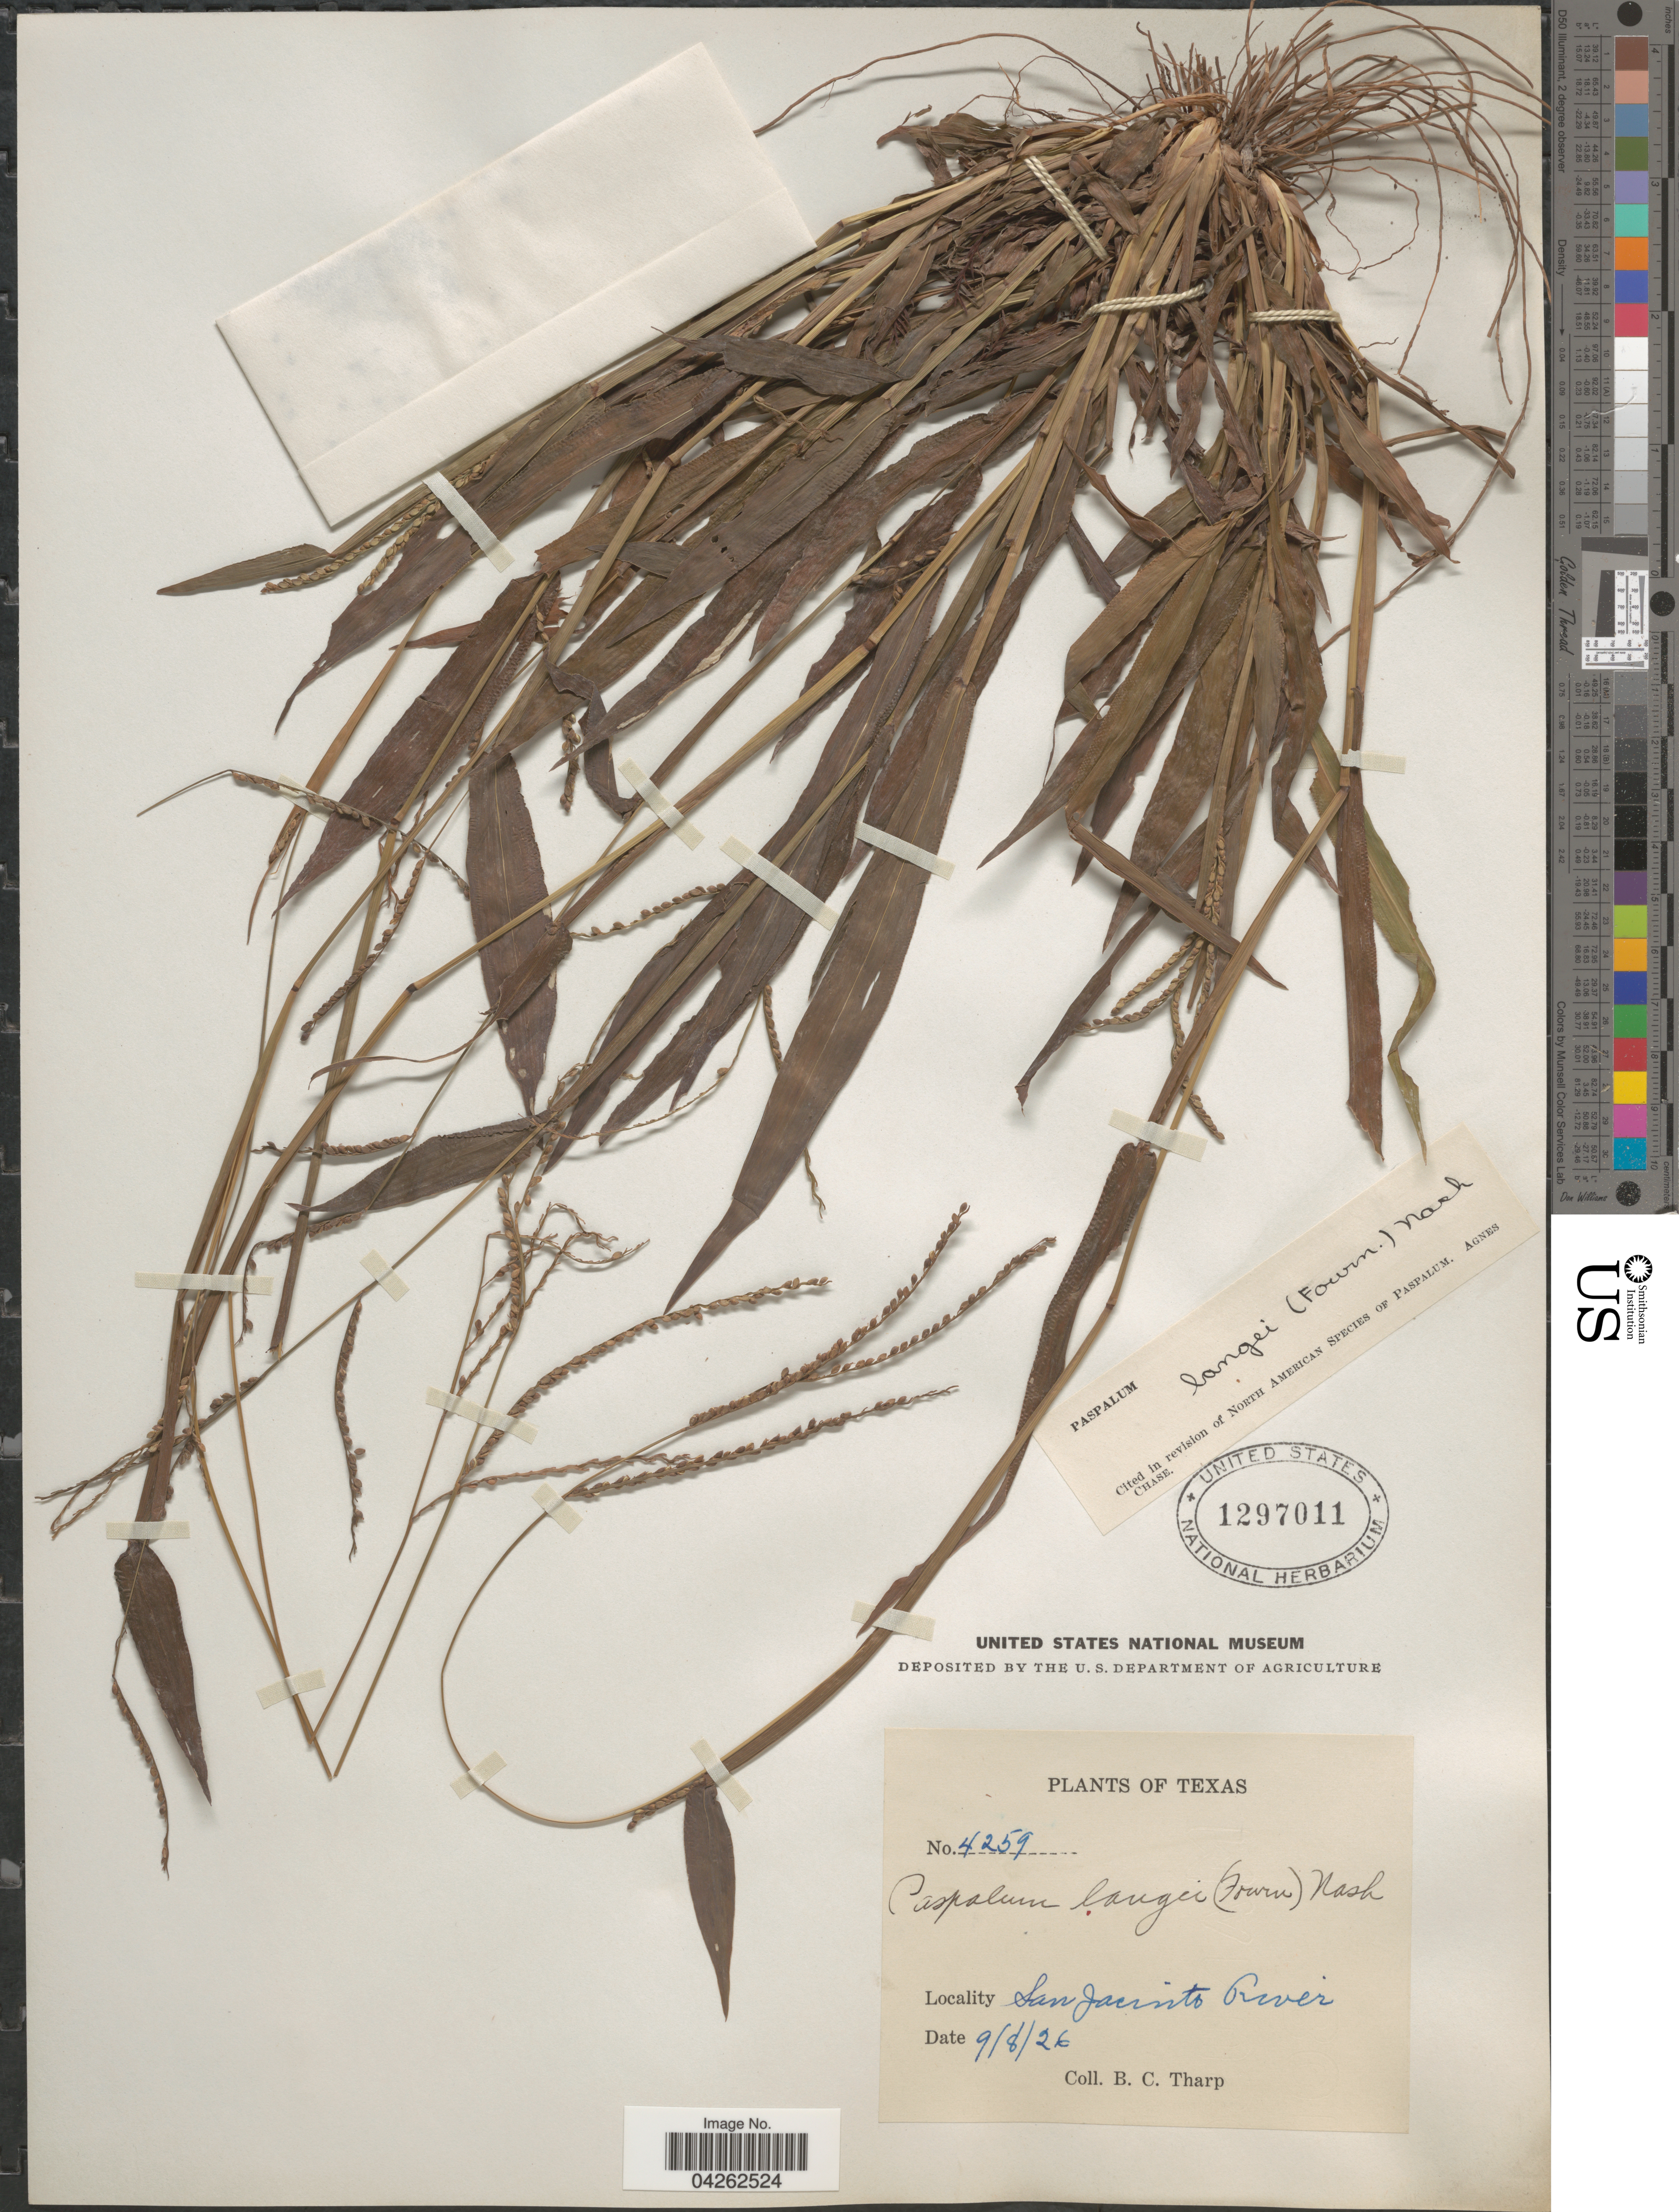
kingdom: Plantae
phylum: Tracheophyta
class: Liliopsida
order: Poales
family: Poaceae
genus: Paspalum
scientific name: Paspalum langei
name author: (E. Fourn.) Nash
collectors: B. C. Tharp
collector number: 4259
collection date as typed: Transcribed d/m/y: 8/9/26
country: United States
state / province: Texas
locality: San Jacinto River.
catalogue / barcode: US 1297011